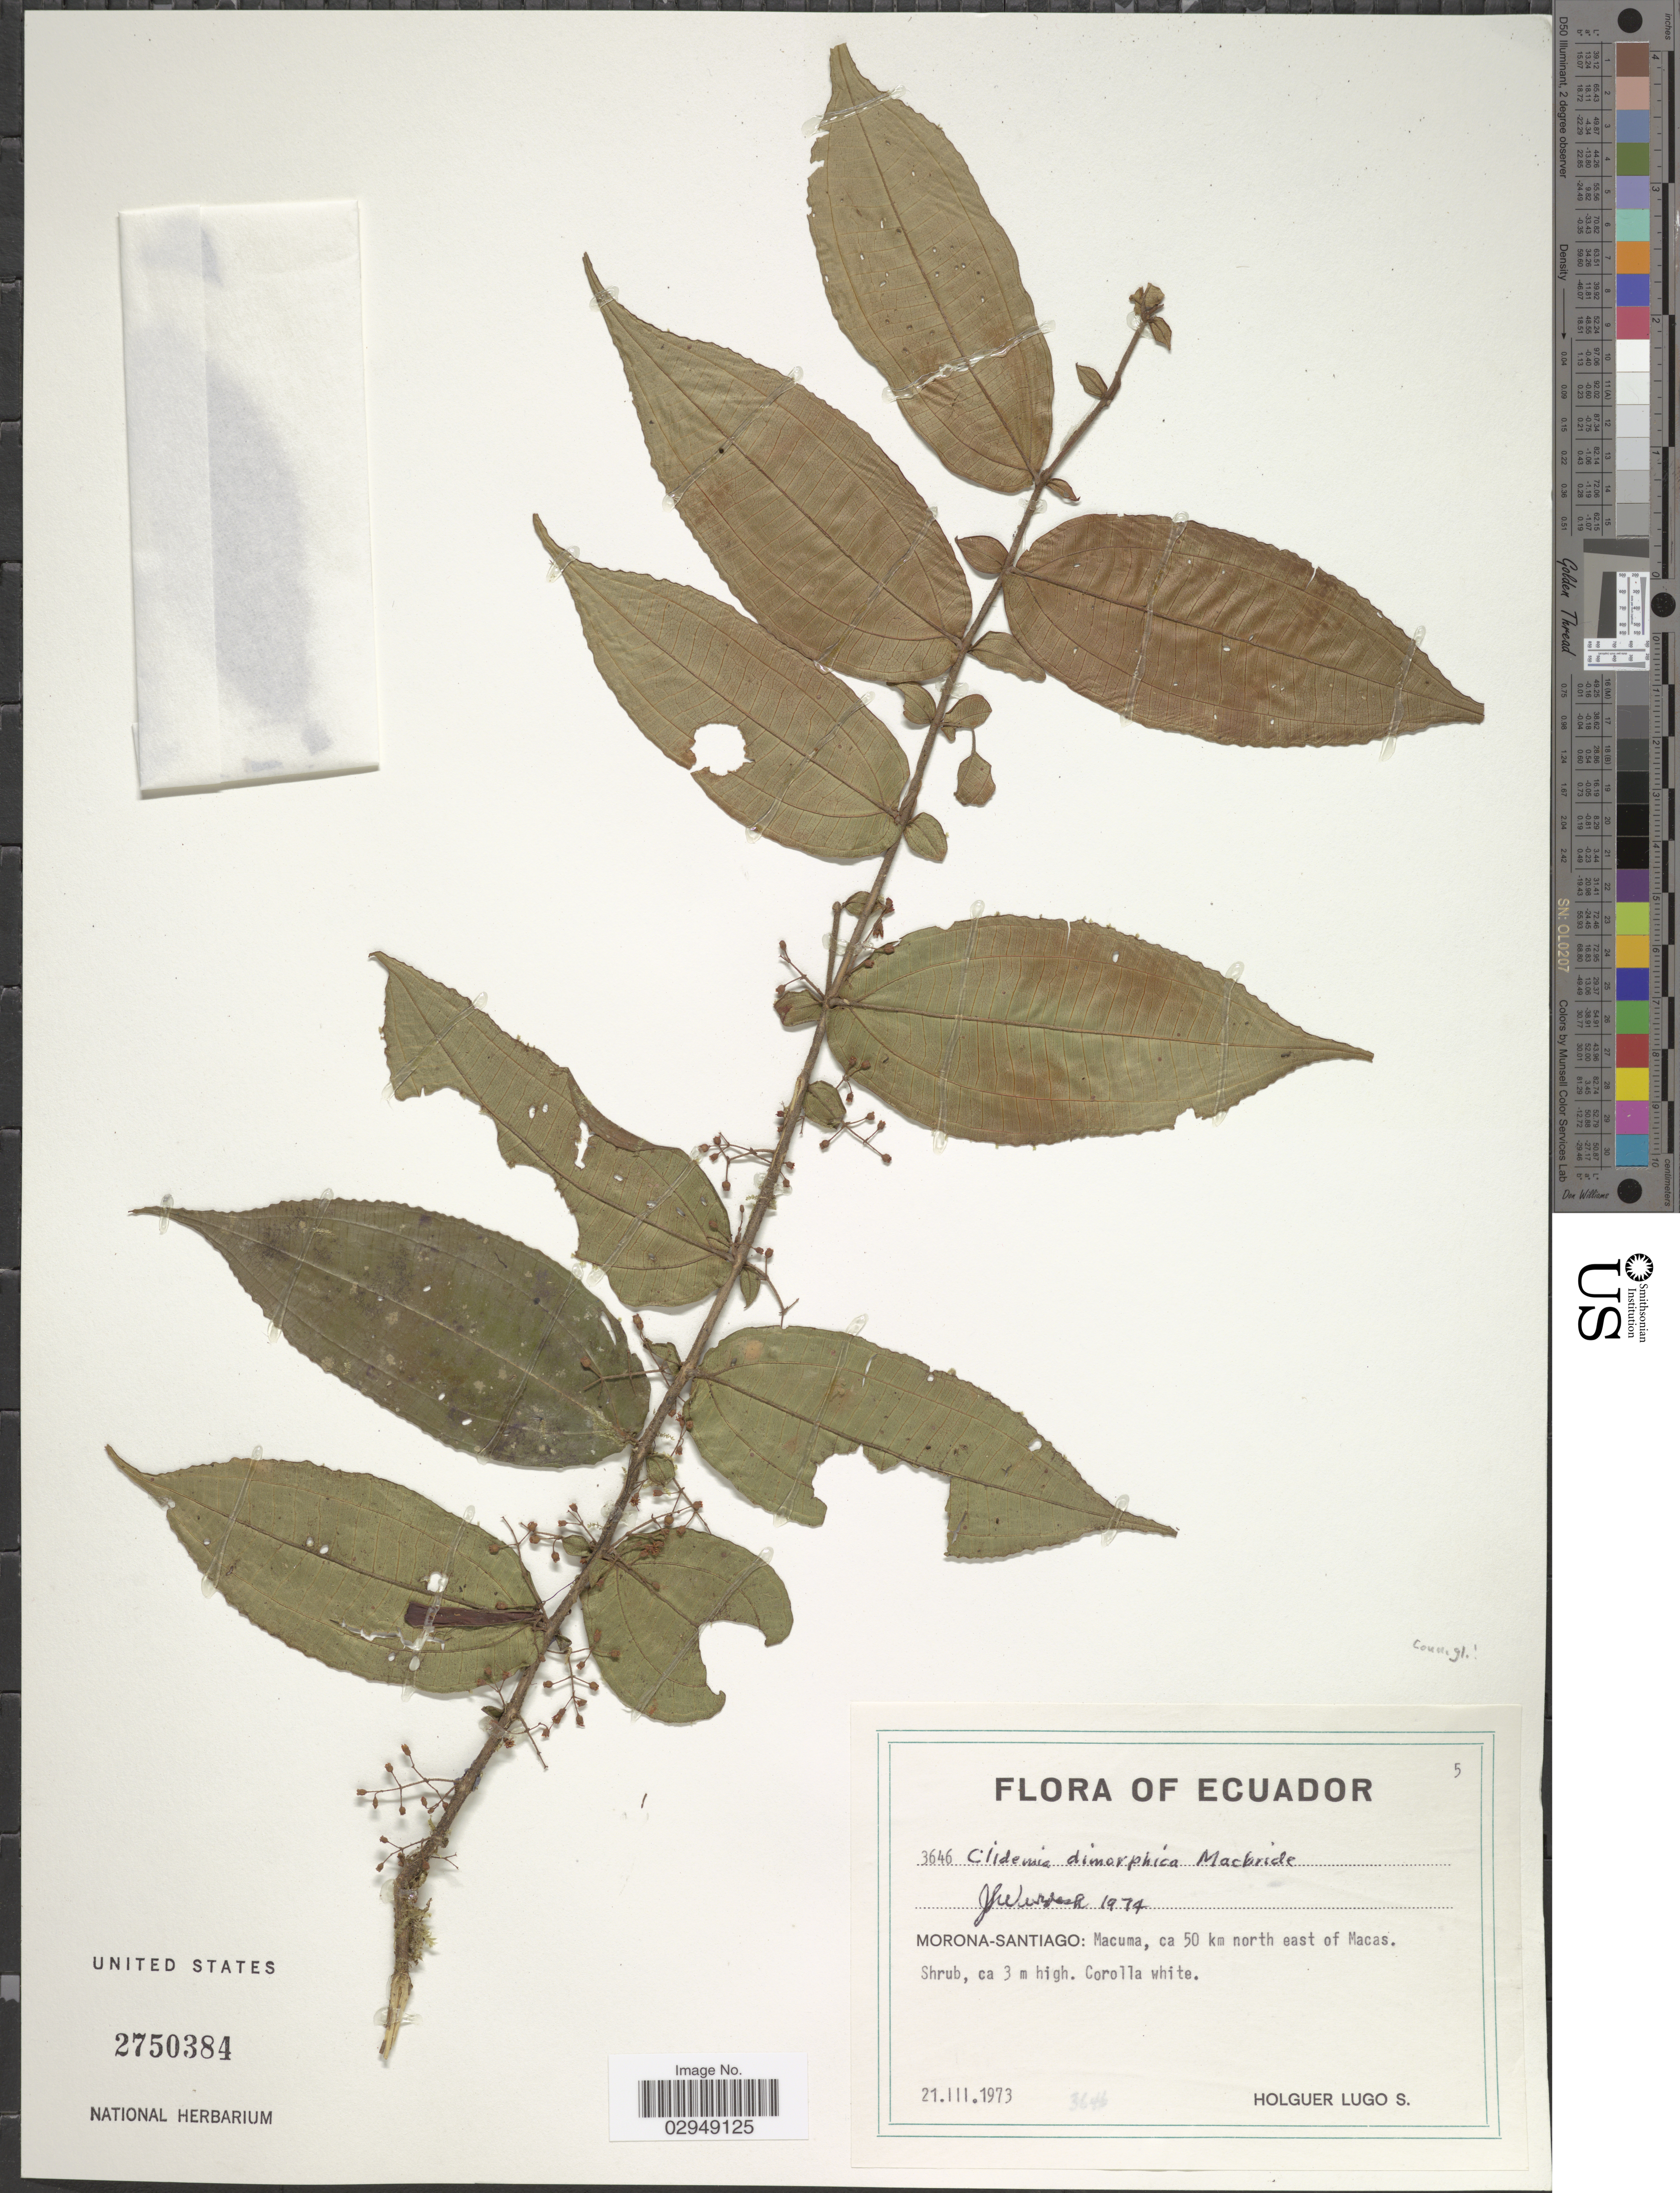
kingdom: Plantae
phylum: Tracheophyta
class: Magnoliopsida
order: Myrtales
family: Melastomataceae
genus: Clidemia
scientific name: Clidemia dimorphica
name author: J.F. Macbr.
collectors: H. Lugo S.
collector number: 3646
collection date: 1973-03-21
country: Ecuador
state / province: Morona-Santiago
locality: Macuma, ca 50 km north east of Macas.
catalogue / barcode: US 2750384